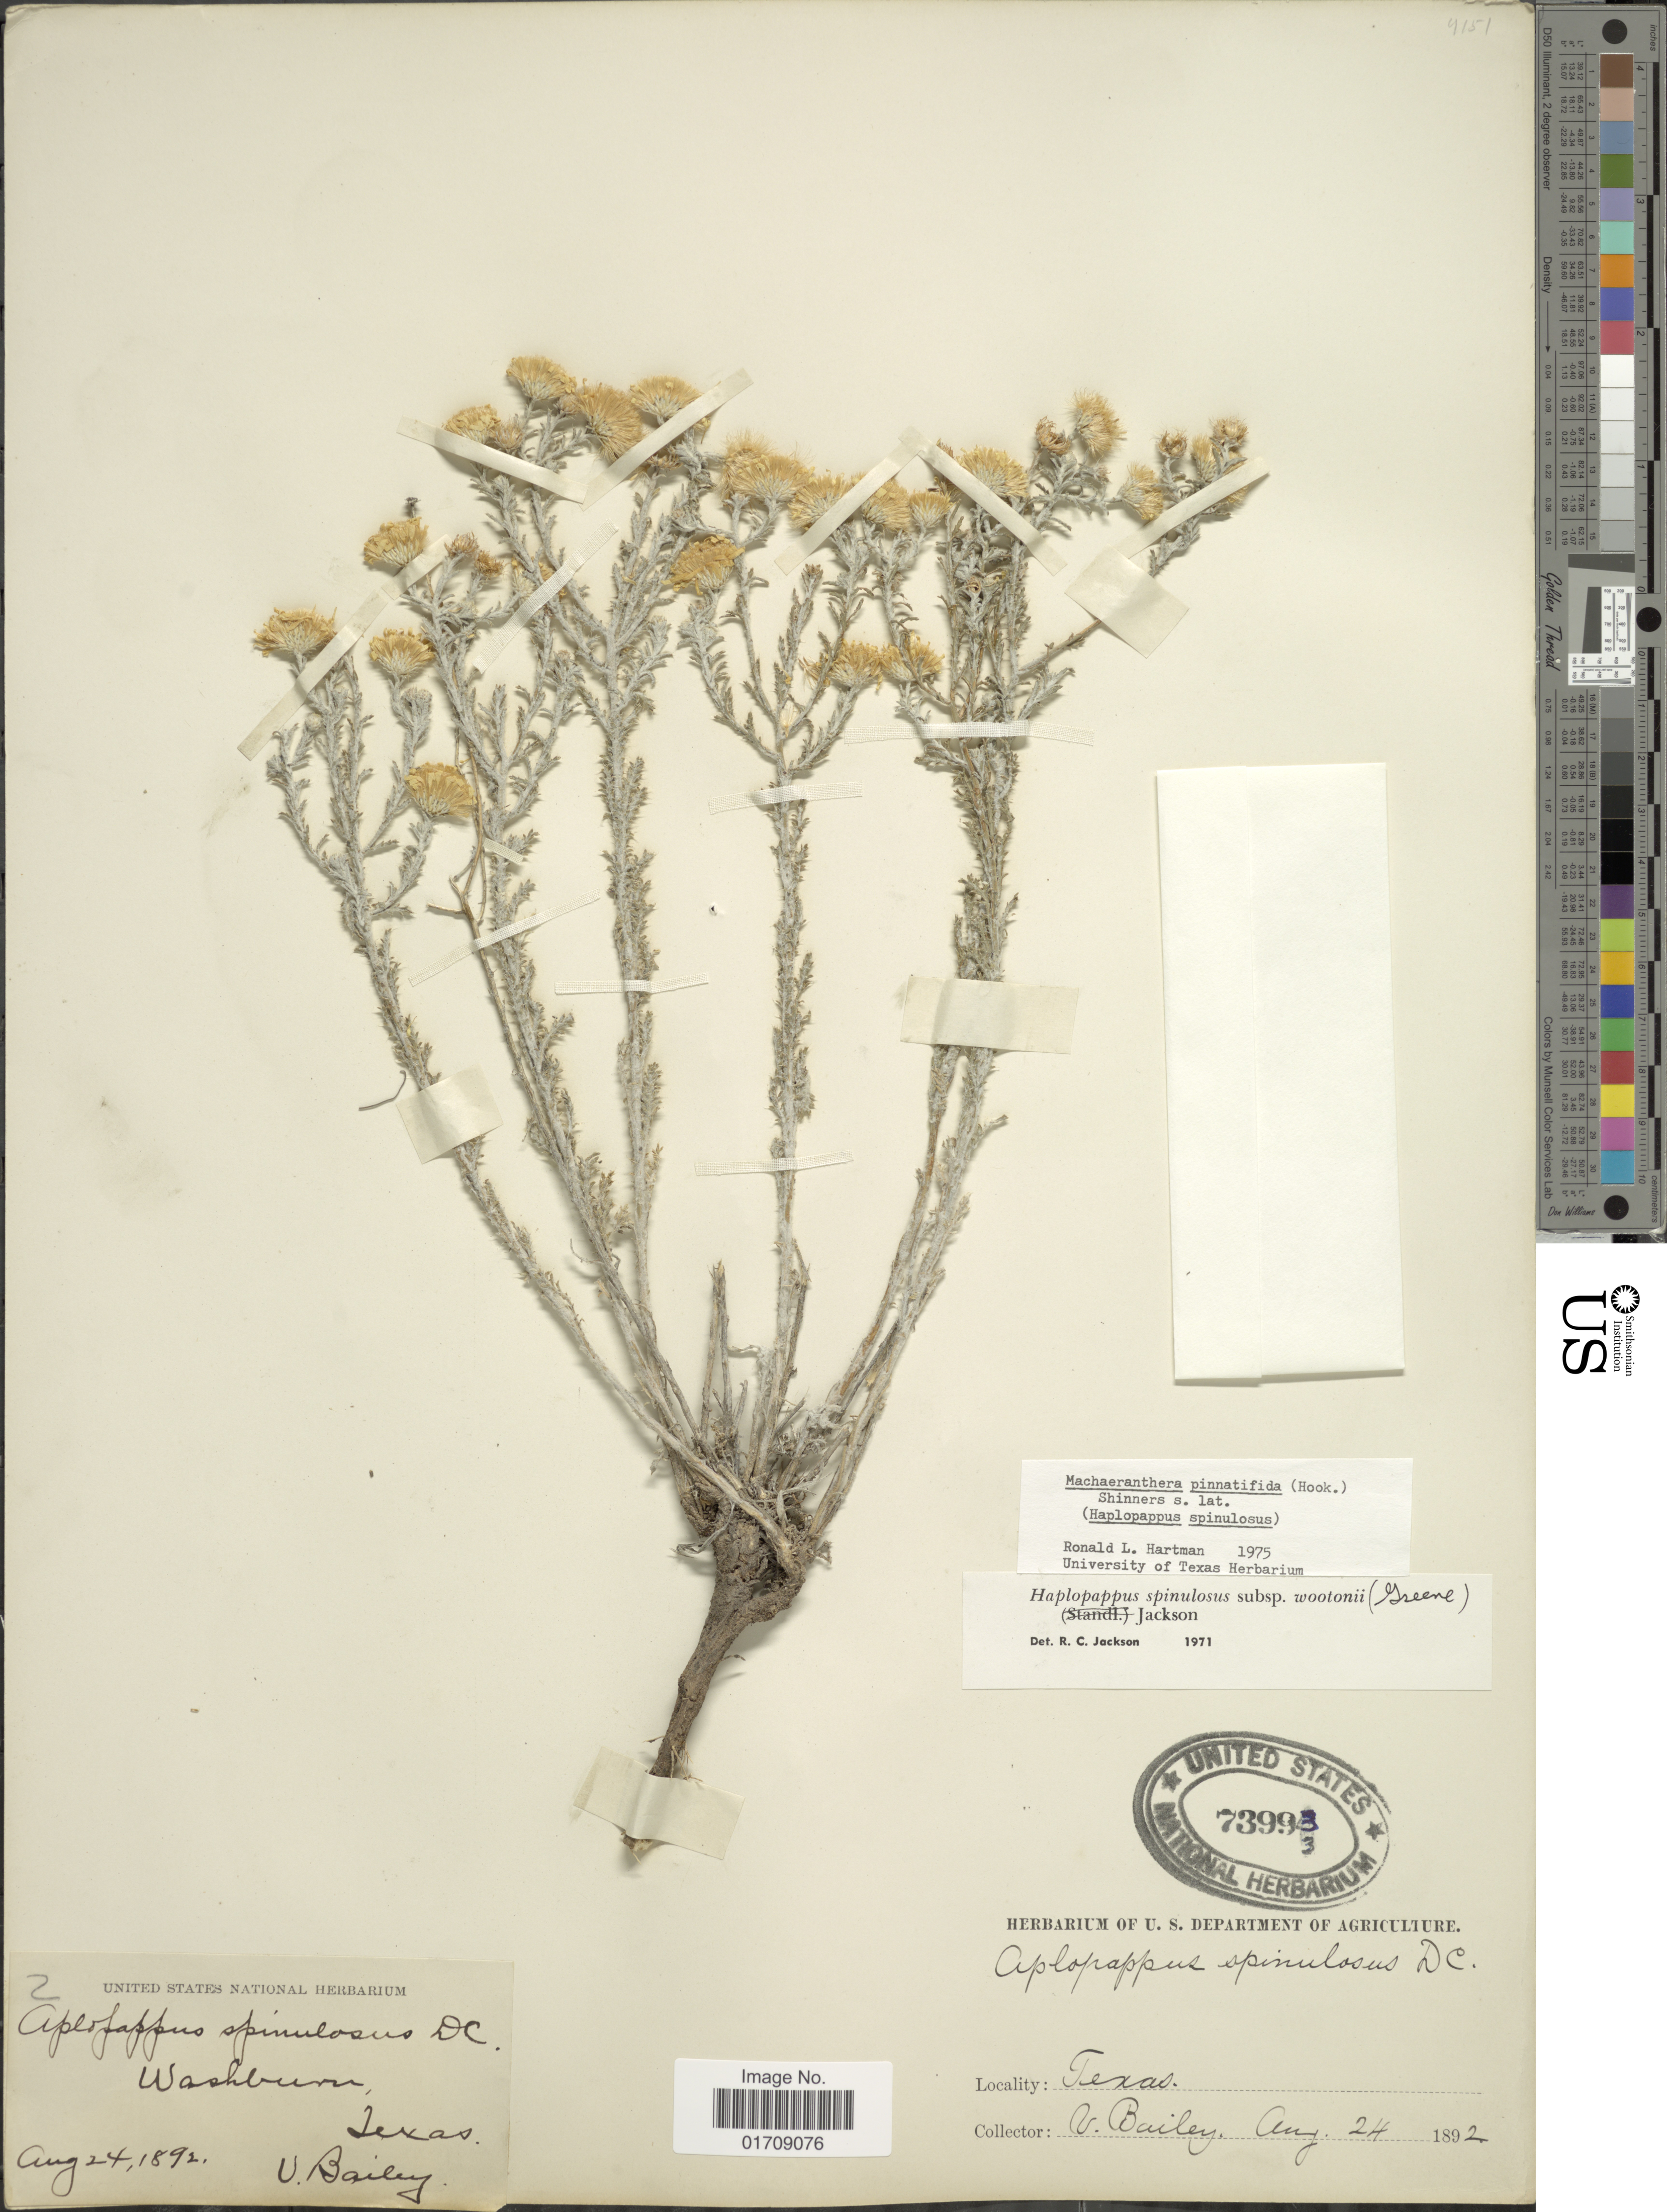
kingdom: Plantae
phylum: Tracheophyta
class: Magnoliopsida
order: Asterales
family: Asteraceae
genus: Machaeranthera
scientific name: Machaeranthera pinnatifida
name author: (Hook.) Shinners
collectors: V. L. Bailey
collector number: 2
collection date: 1892-08-24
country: United States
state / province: Texas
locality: Washburn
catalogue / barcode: US 73993